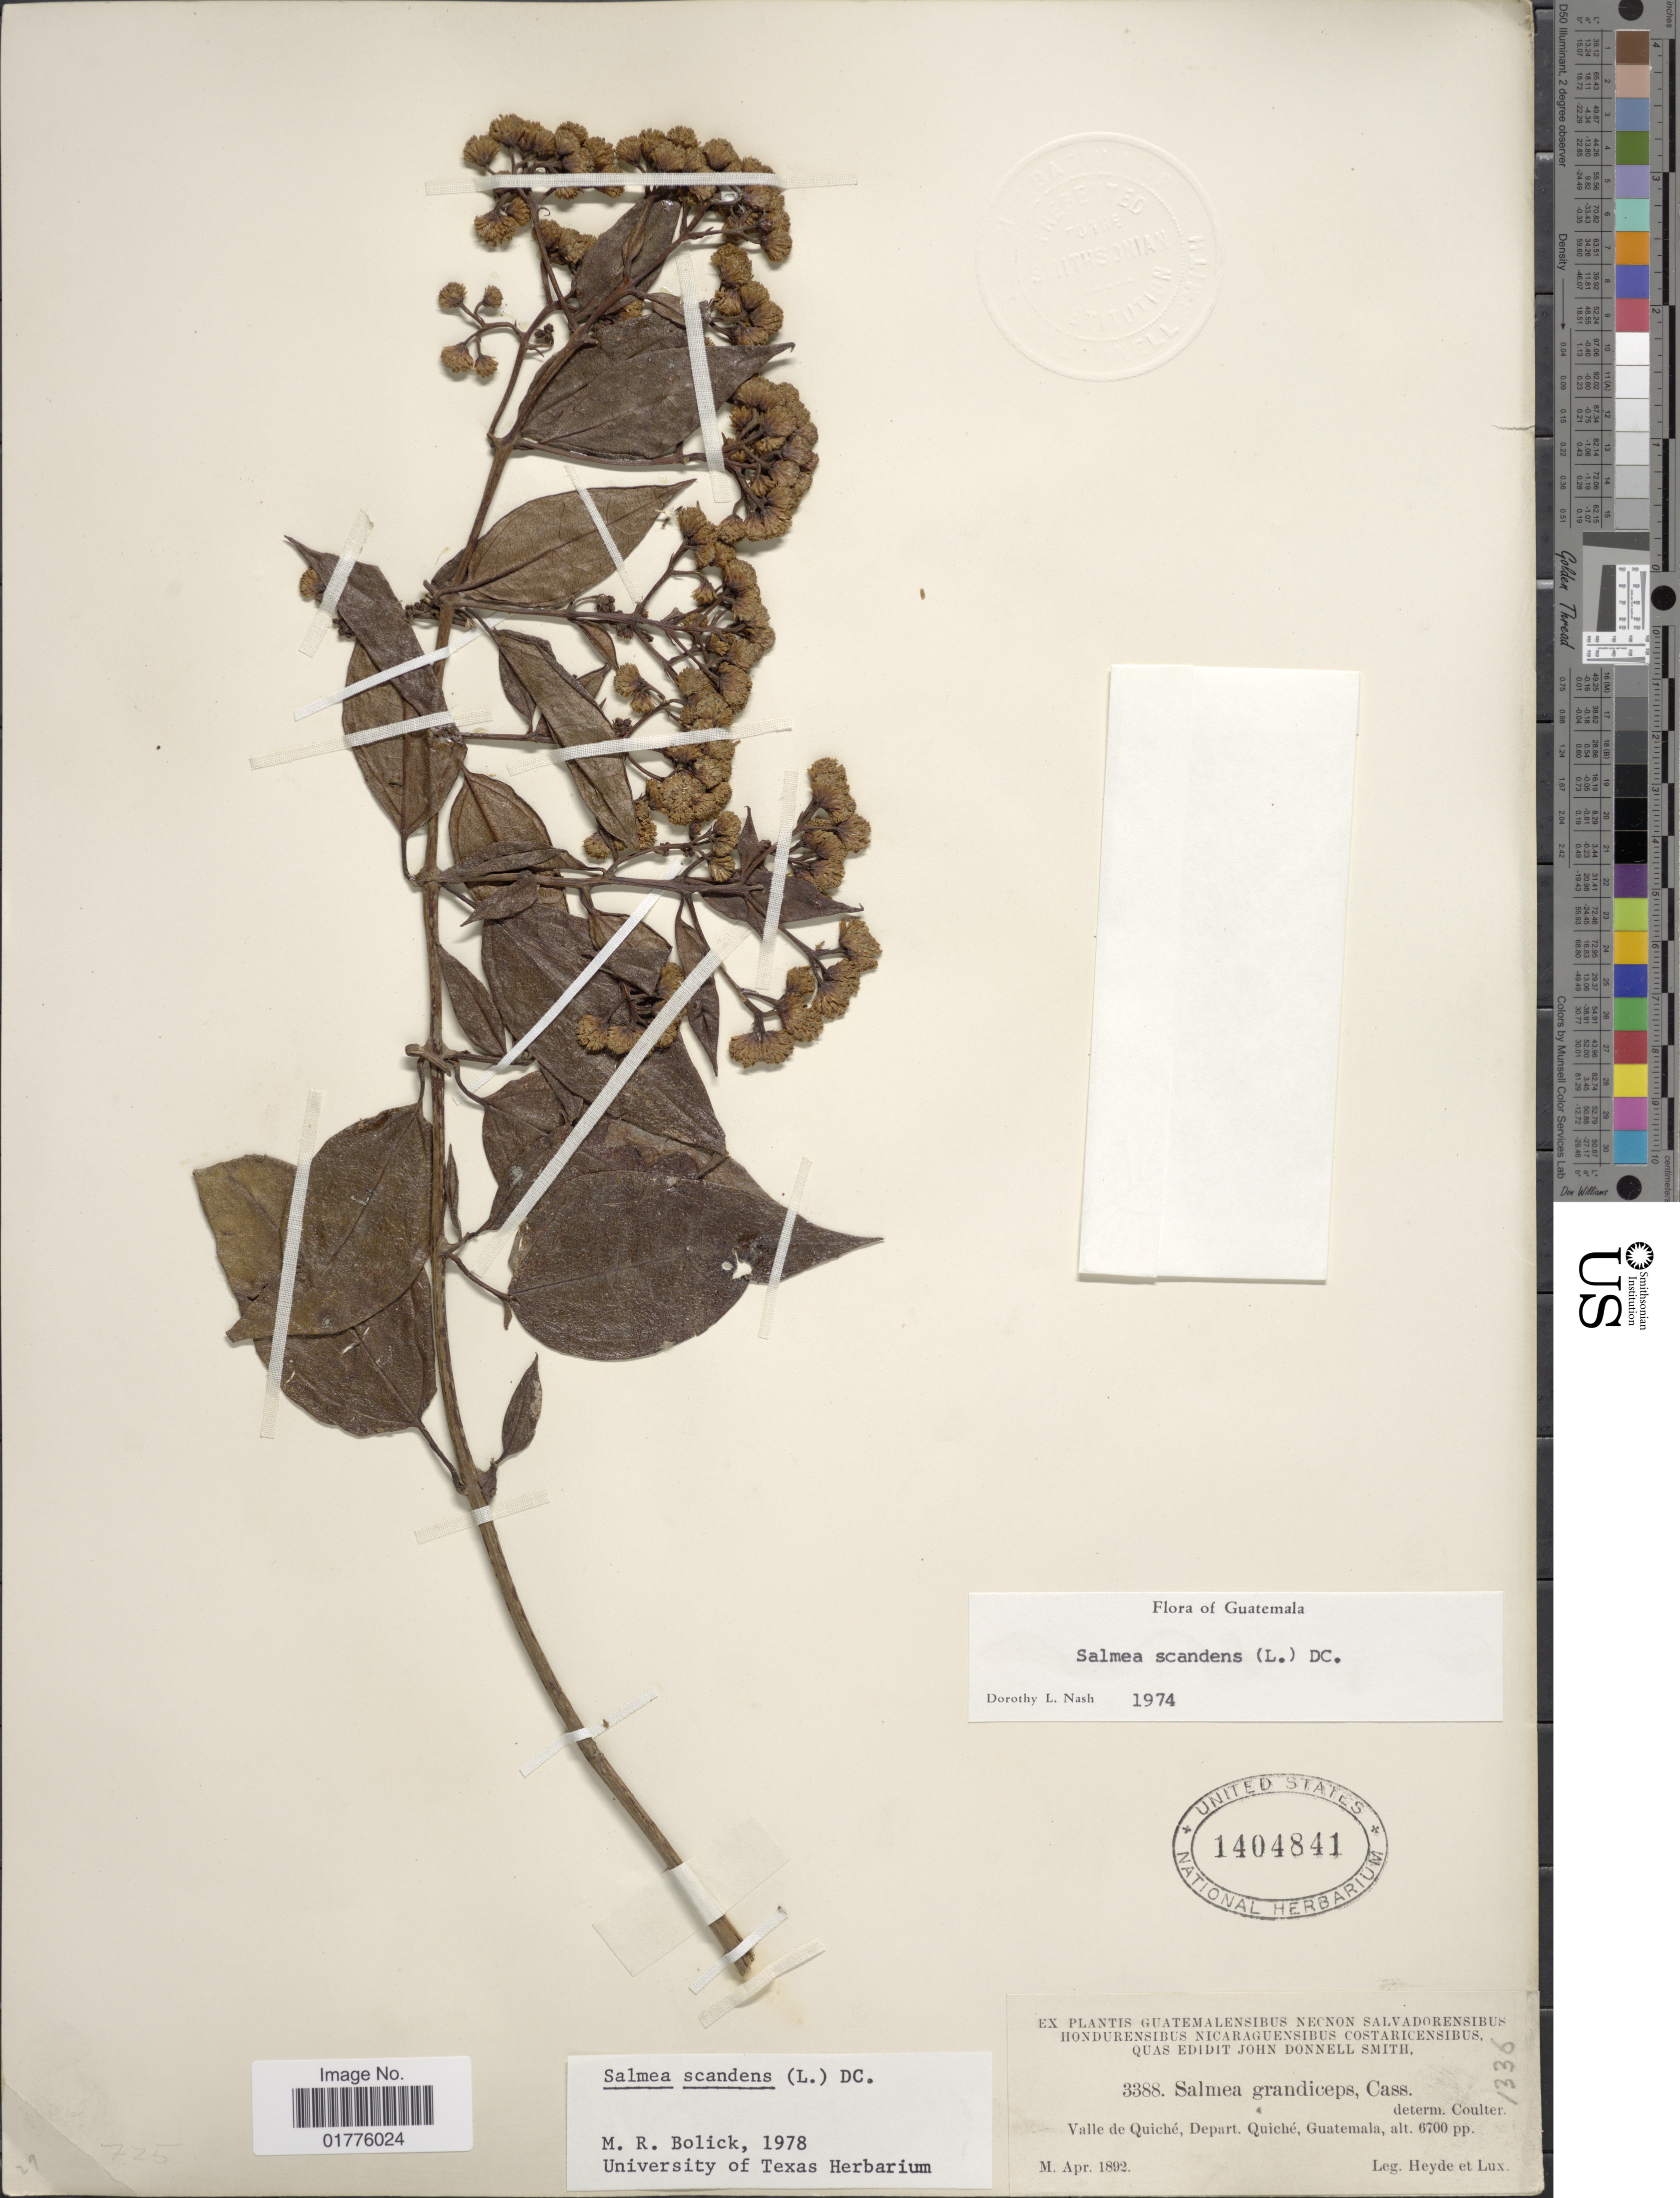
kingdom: Plantae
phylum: Tracheophyta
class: Magnoliopsida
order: Asterales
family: Asteraceae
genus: Salmea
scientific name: Salmea scandens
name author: (L.) DC.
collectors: Heyde & Lux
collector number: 3388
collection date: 1892-04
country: Guatemala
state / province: El Quiché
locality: Valle de Quiche, Depart. Quiche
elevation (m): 2042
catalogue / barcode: US 1404841